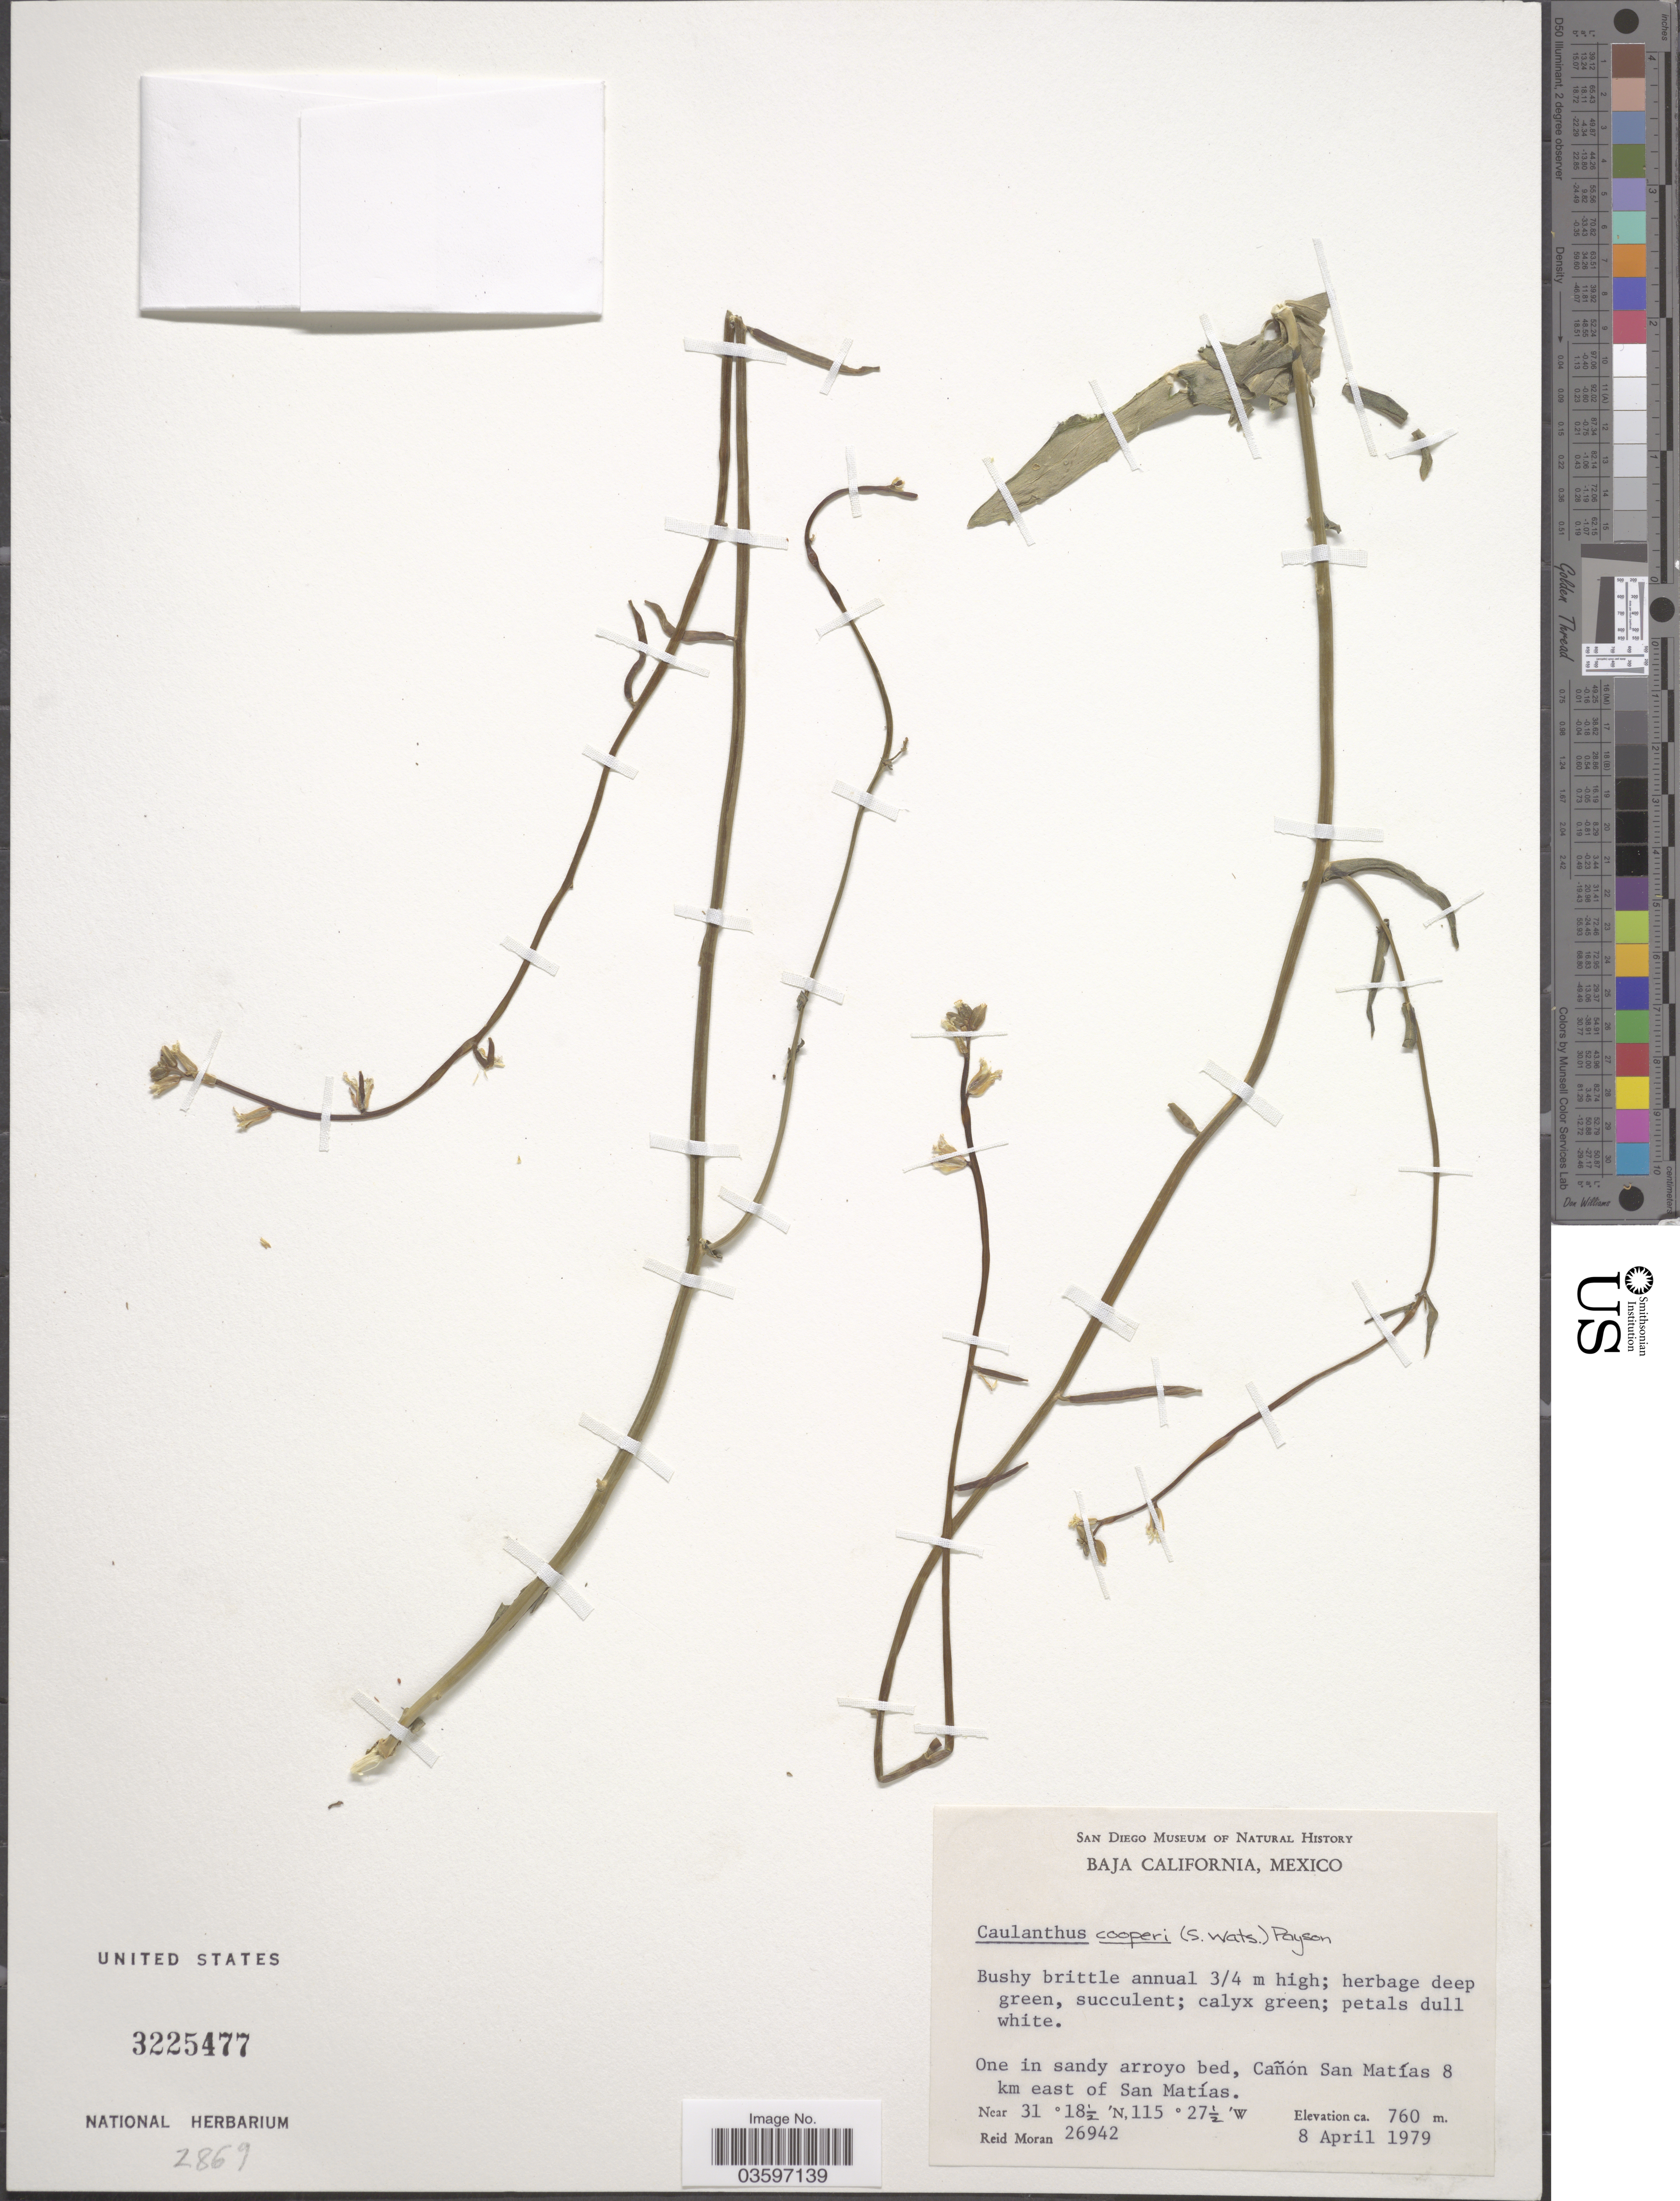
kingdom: Plantae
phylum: Tracheophyta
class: Magnoliopsida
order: Brassicales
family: Brassicaceae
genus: Caulanthus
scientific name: Caulanthus cooperi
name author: (S. Watson) Payson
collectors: R. V. Moran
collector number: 26942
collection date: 1979-04-08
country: Mexico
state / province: Baja California Norte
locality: One in sandy arroyo bed, Cañon San Matías 8 km east of San Matías.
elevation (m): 760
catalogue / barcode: US 3225477